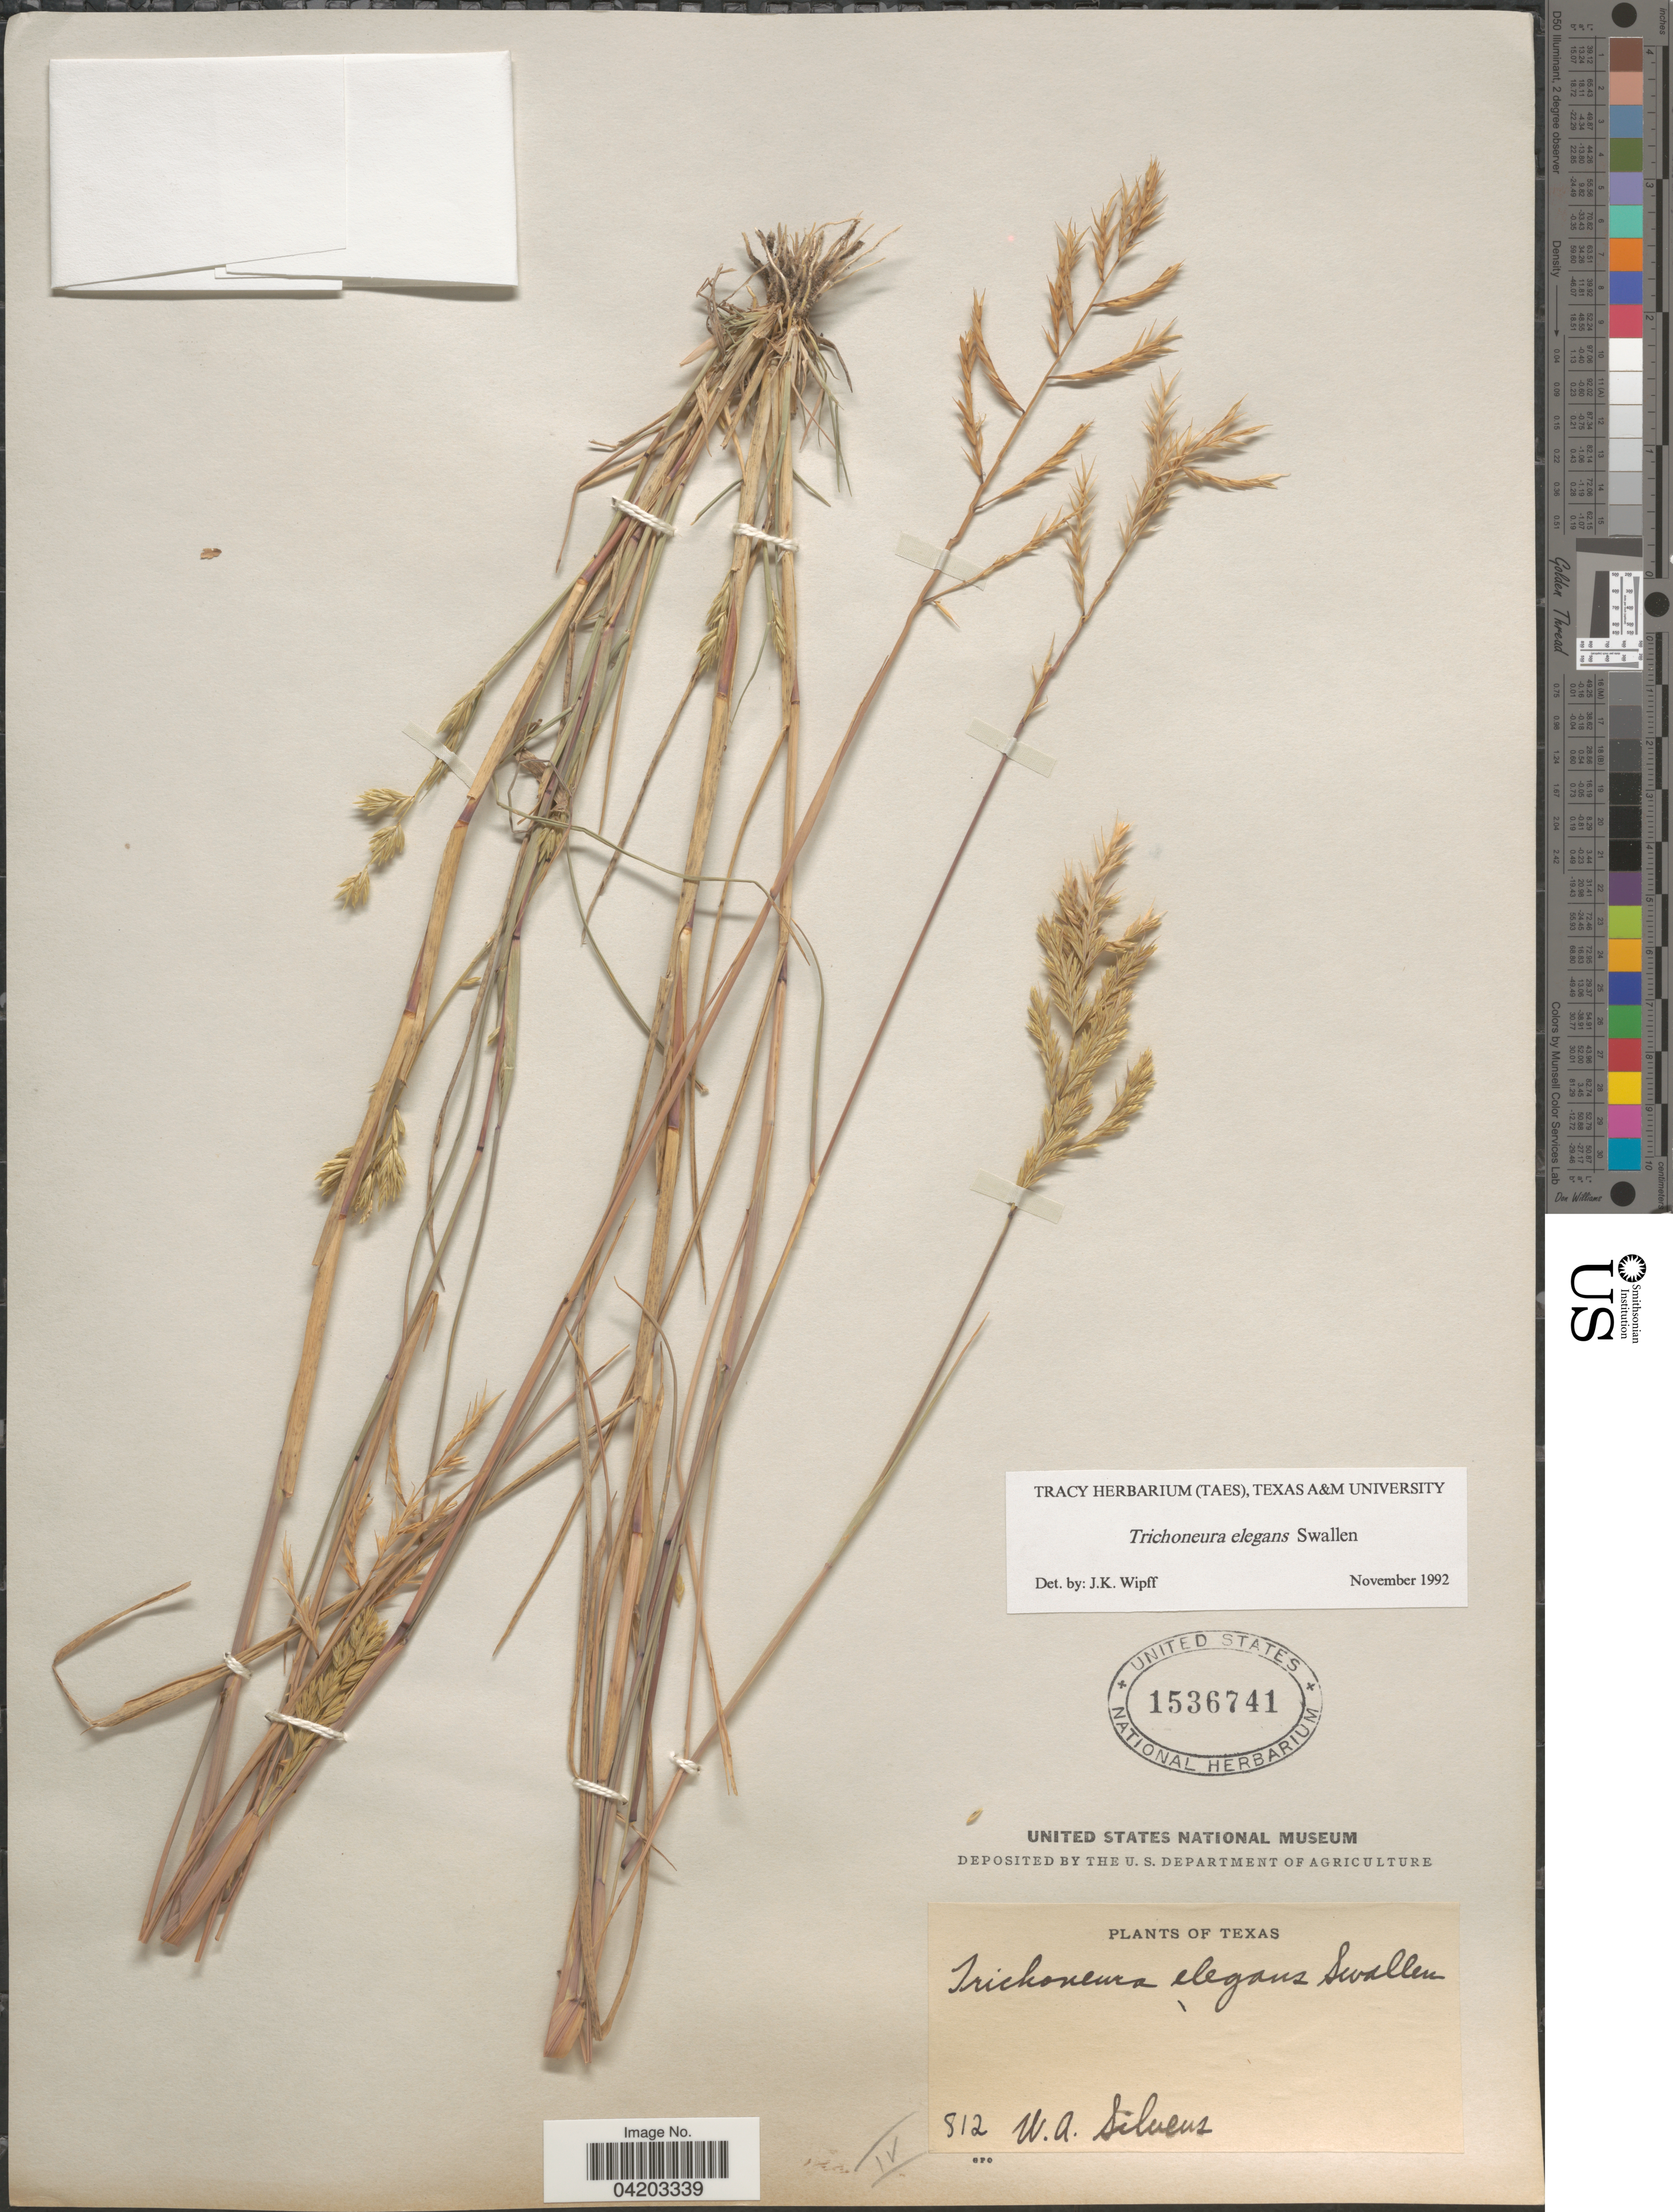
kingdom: Plantae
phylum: Tracheophyta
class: Liliopsida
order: Poales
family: Poaceae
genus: Trichoneura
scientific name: Trichoneura elegans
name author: Swallen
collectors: W. Silveus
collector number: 812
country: United States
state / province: Texas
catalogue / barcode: US 1536741